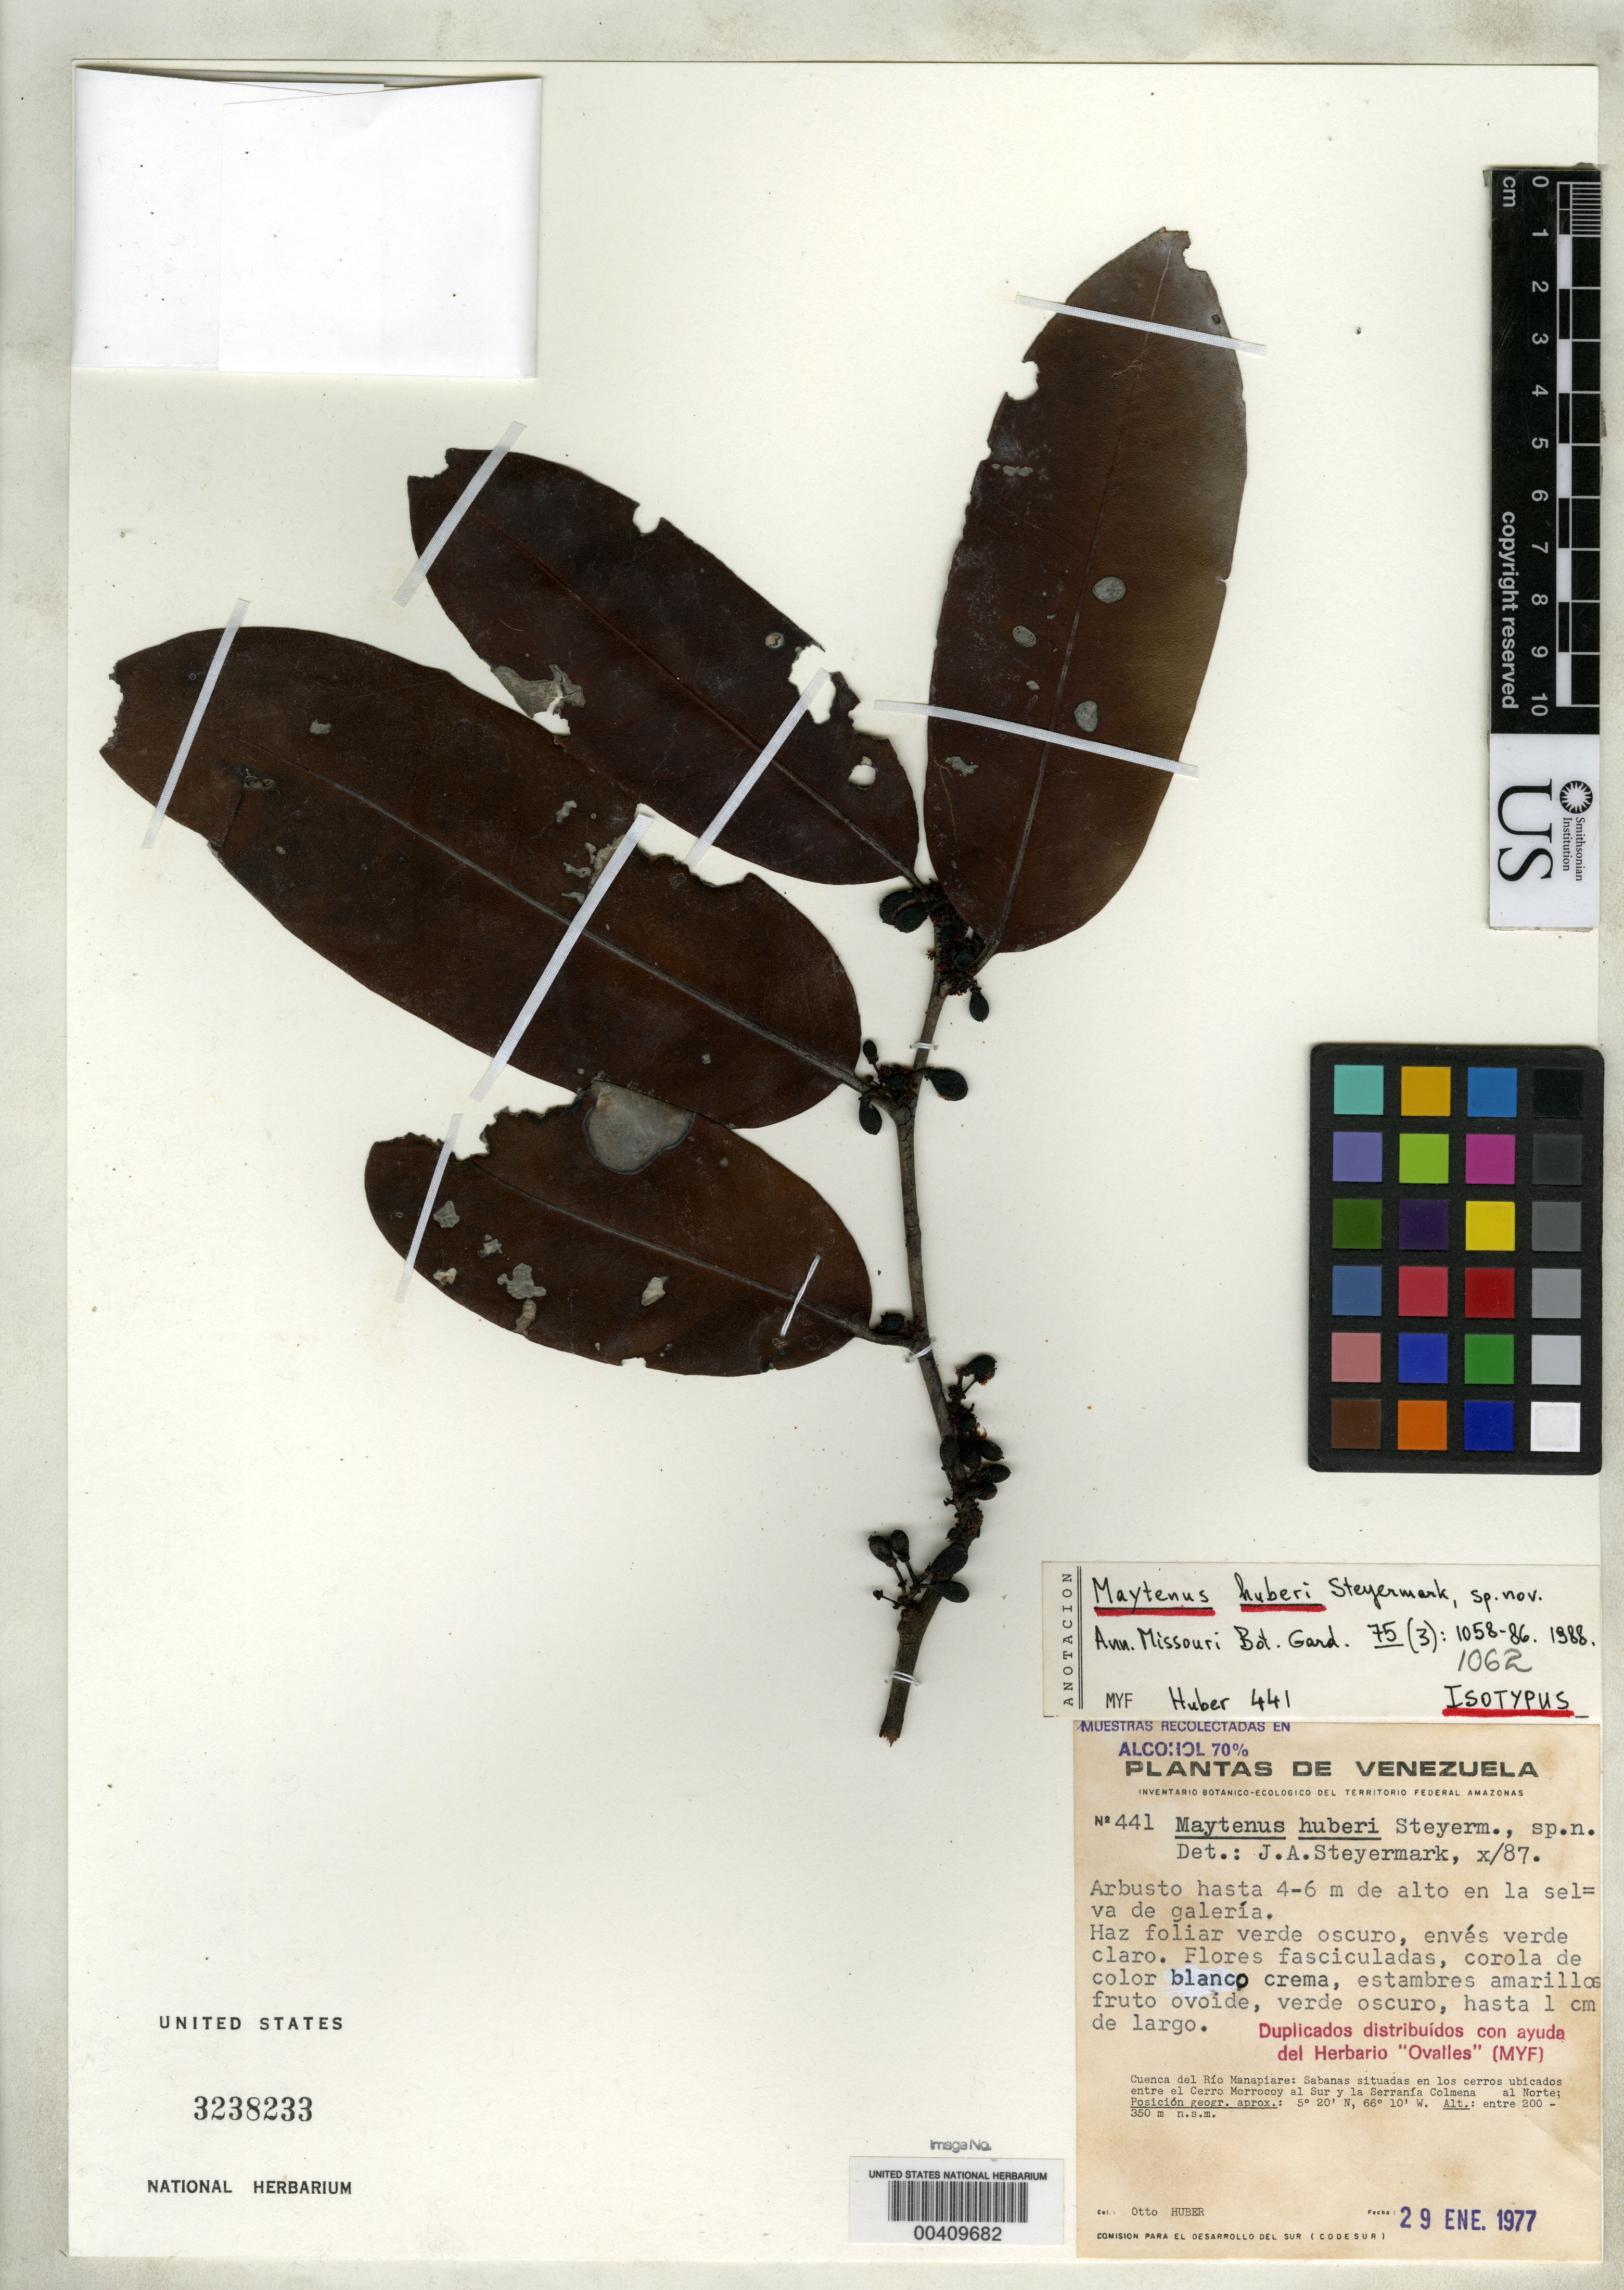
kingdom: Plantae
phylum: Tracheophyta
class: Magnoliopsida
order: Celastrales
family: Celastraceae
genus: Maytenus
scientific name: Maytenus huberi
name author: Steyerm.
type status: Isotype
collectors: O. Huber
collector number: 441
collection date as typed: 29 Jan 1977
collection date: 1977-01-29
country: Venezuela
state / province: Amazonas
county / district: Atures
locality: Cuenca del Rio Manapiare, entre el Cerro Morrocoy al Sur y La Serrania Colmena al Norte.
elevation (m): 200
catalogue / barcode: US 3238233